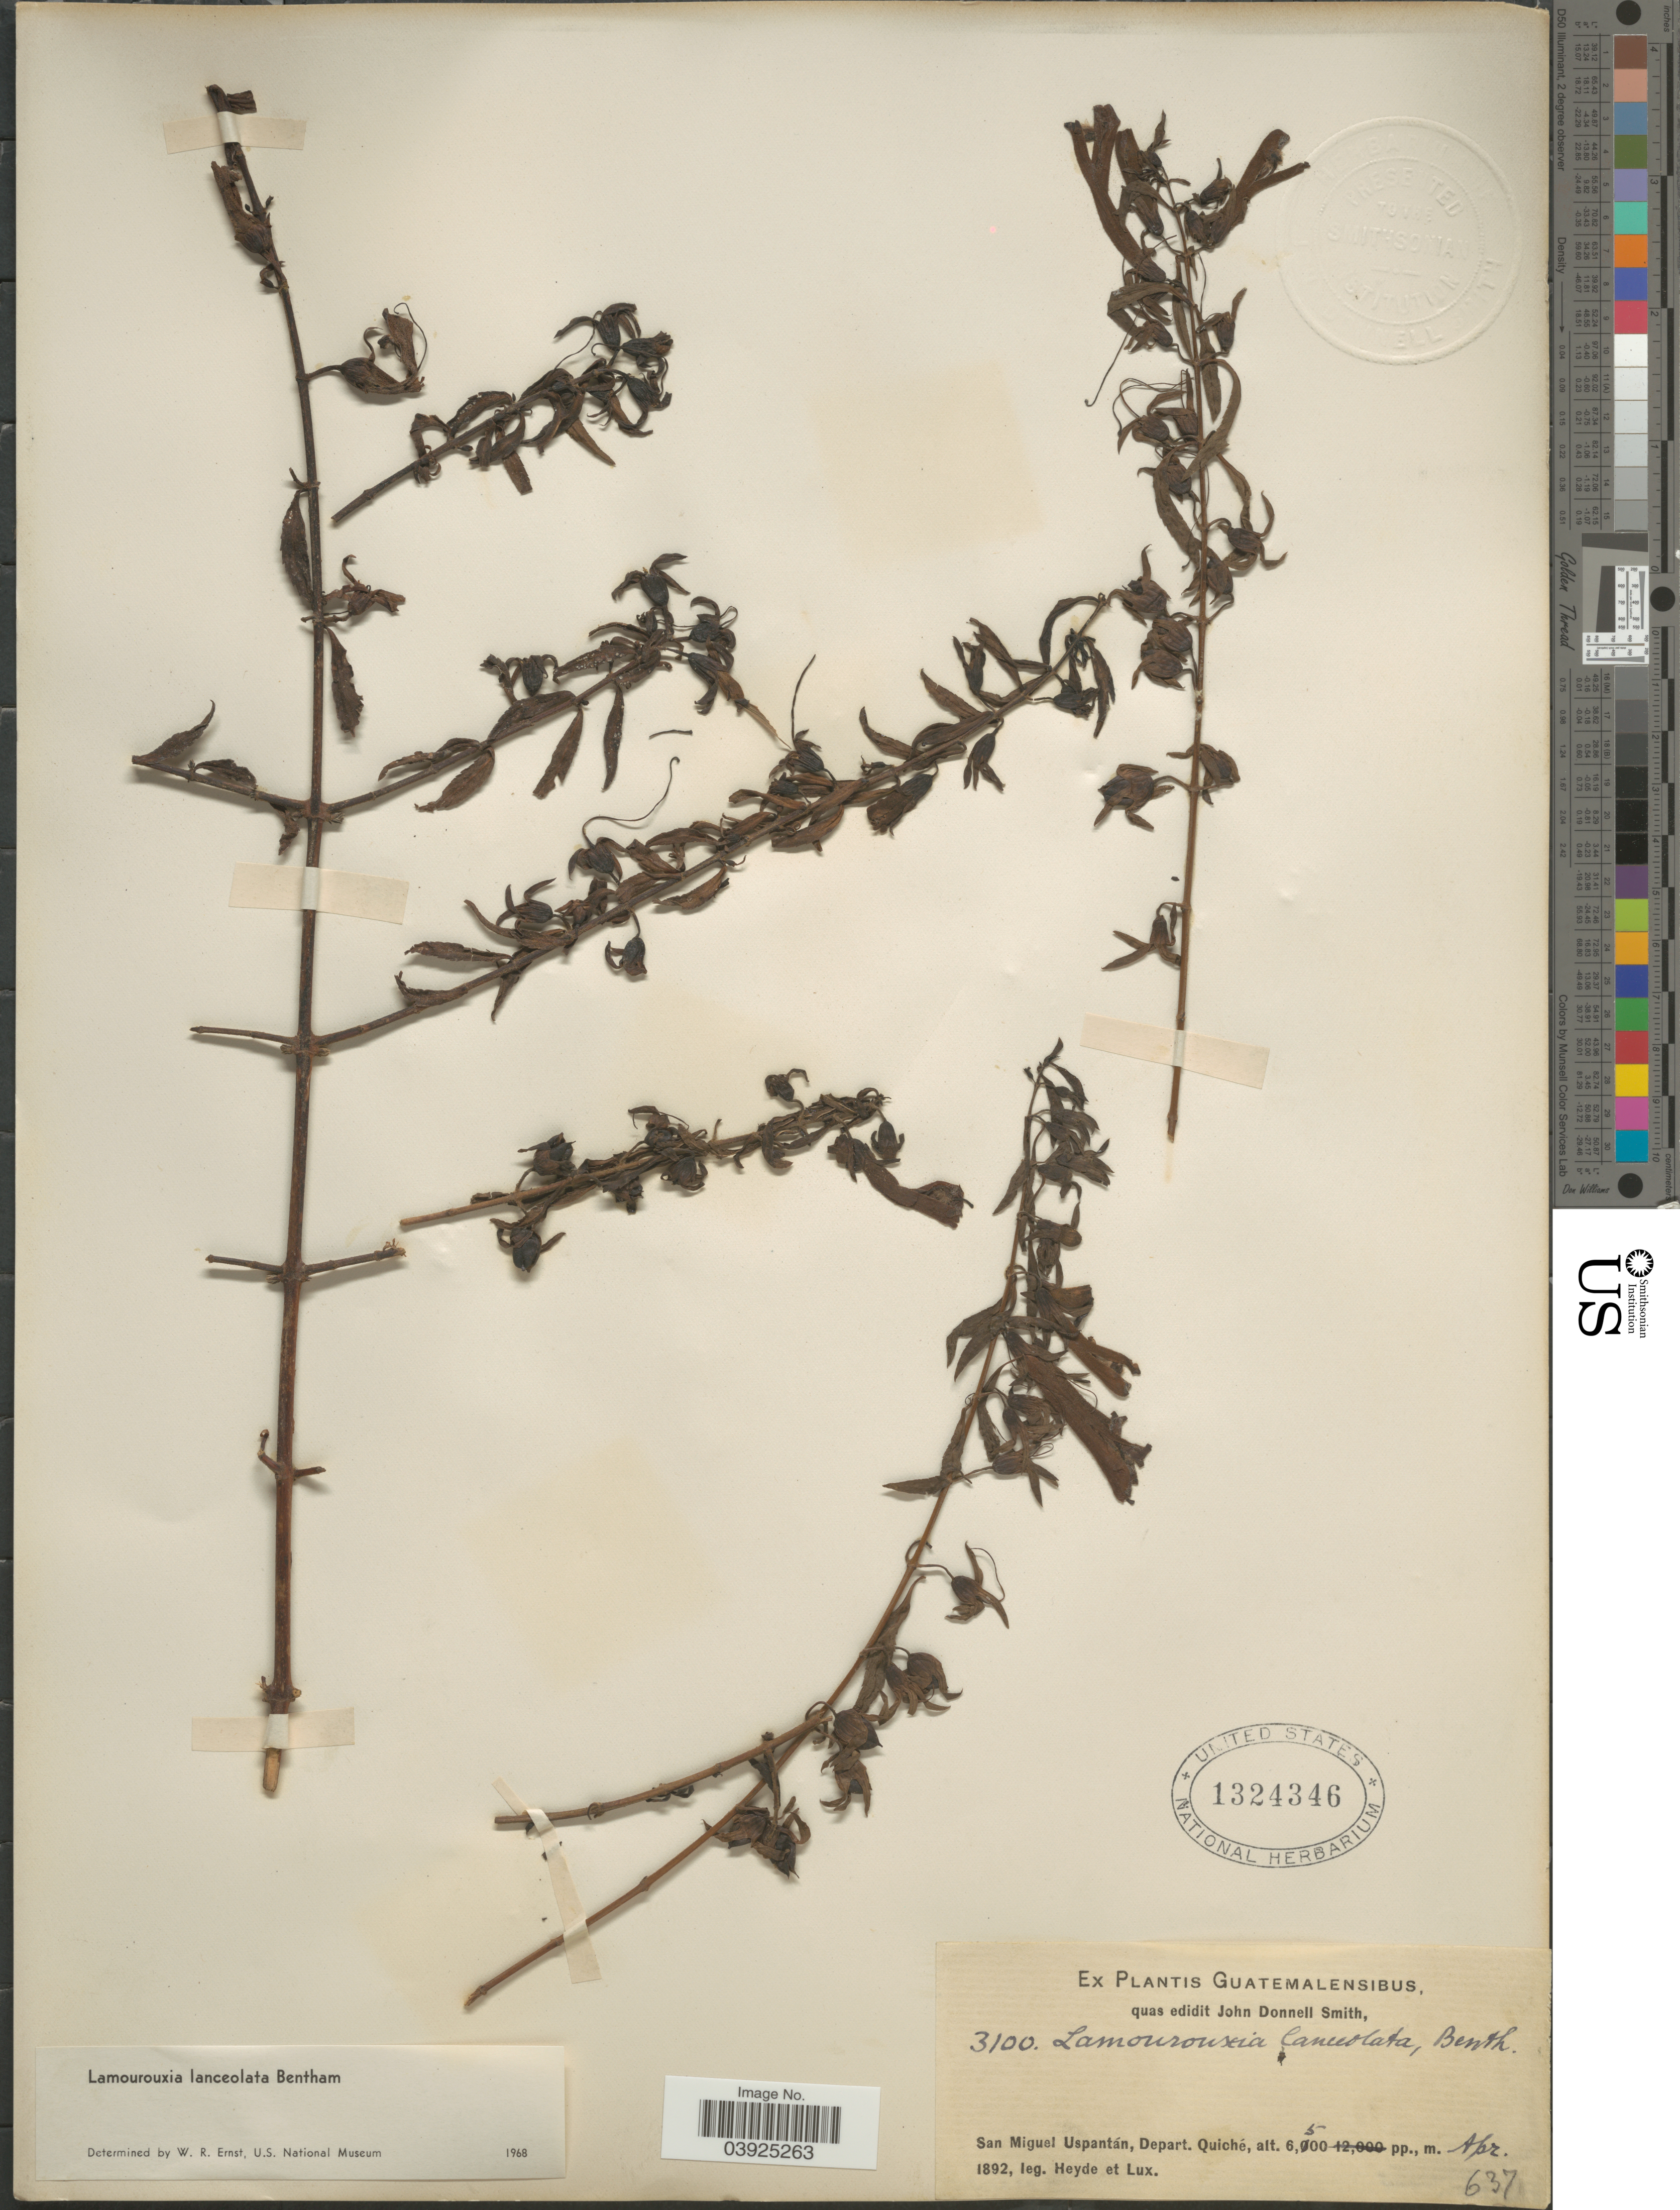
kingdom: Plantae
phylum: Tracheophyta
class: Magnoliopsida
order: Lamiales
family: Orobanchaceae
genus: Lamourouxia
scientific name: Lamourouxia lanceolata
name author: Benth.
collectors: Heyde & Lux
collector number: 3100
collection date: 1892-04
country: Guatemala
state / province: El Quiche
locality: San Miguel Uspantán, Depart. Quiché.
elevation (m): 1981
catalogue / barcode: US 1324346